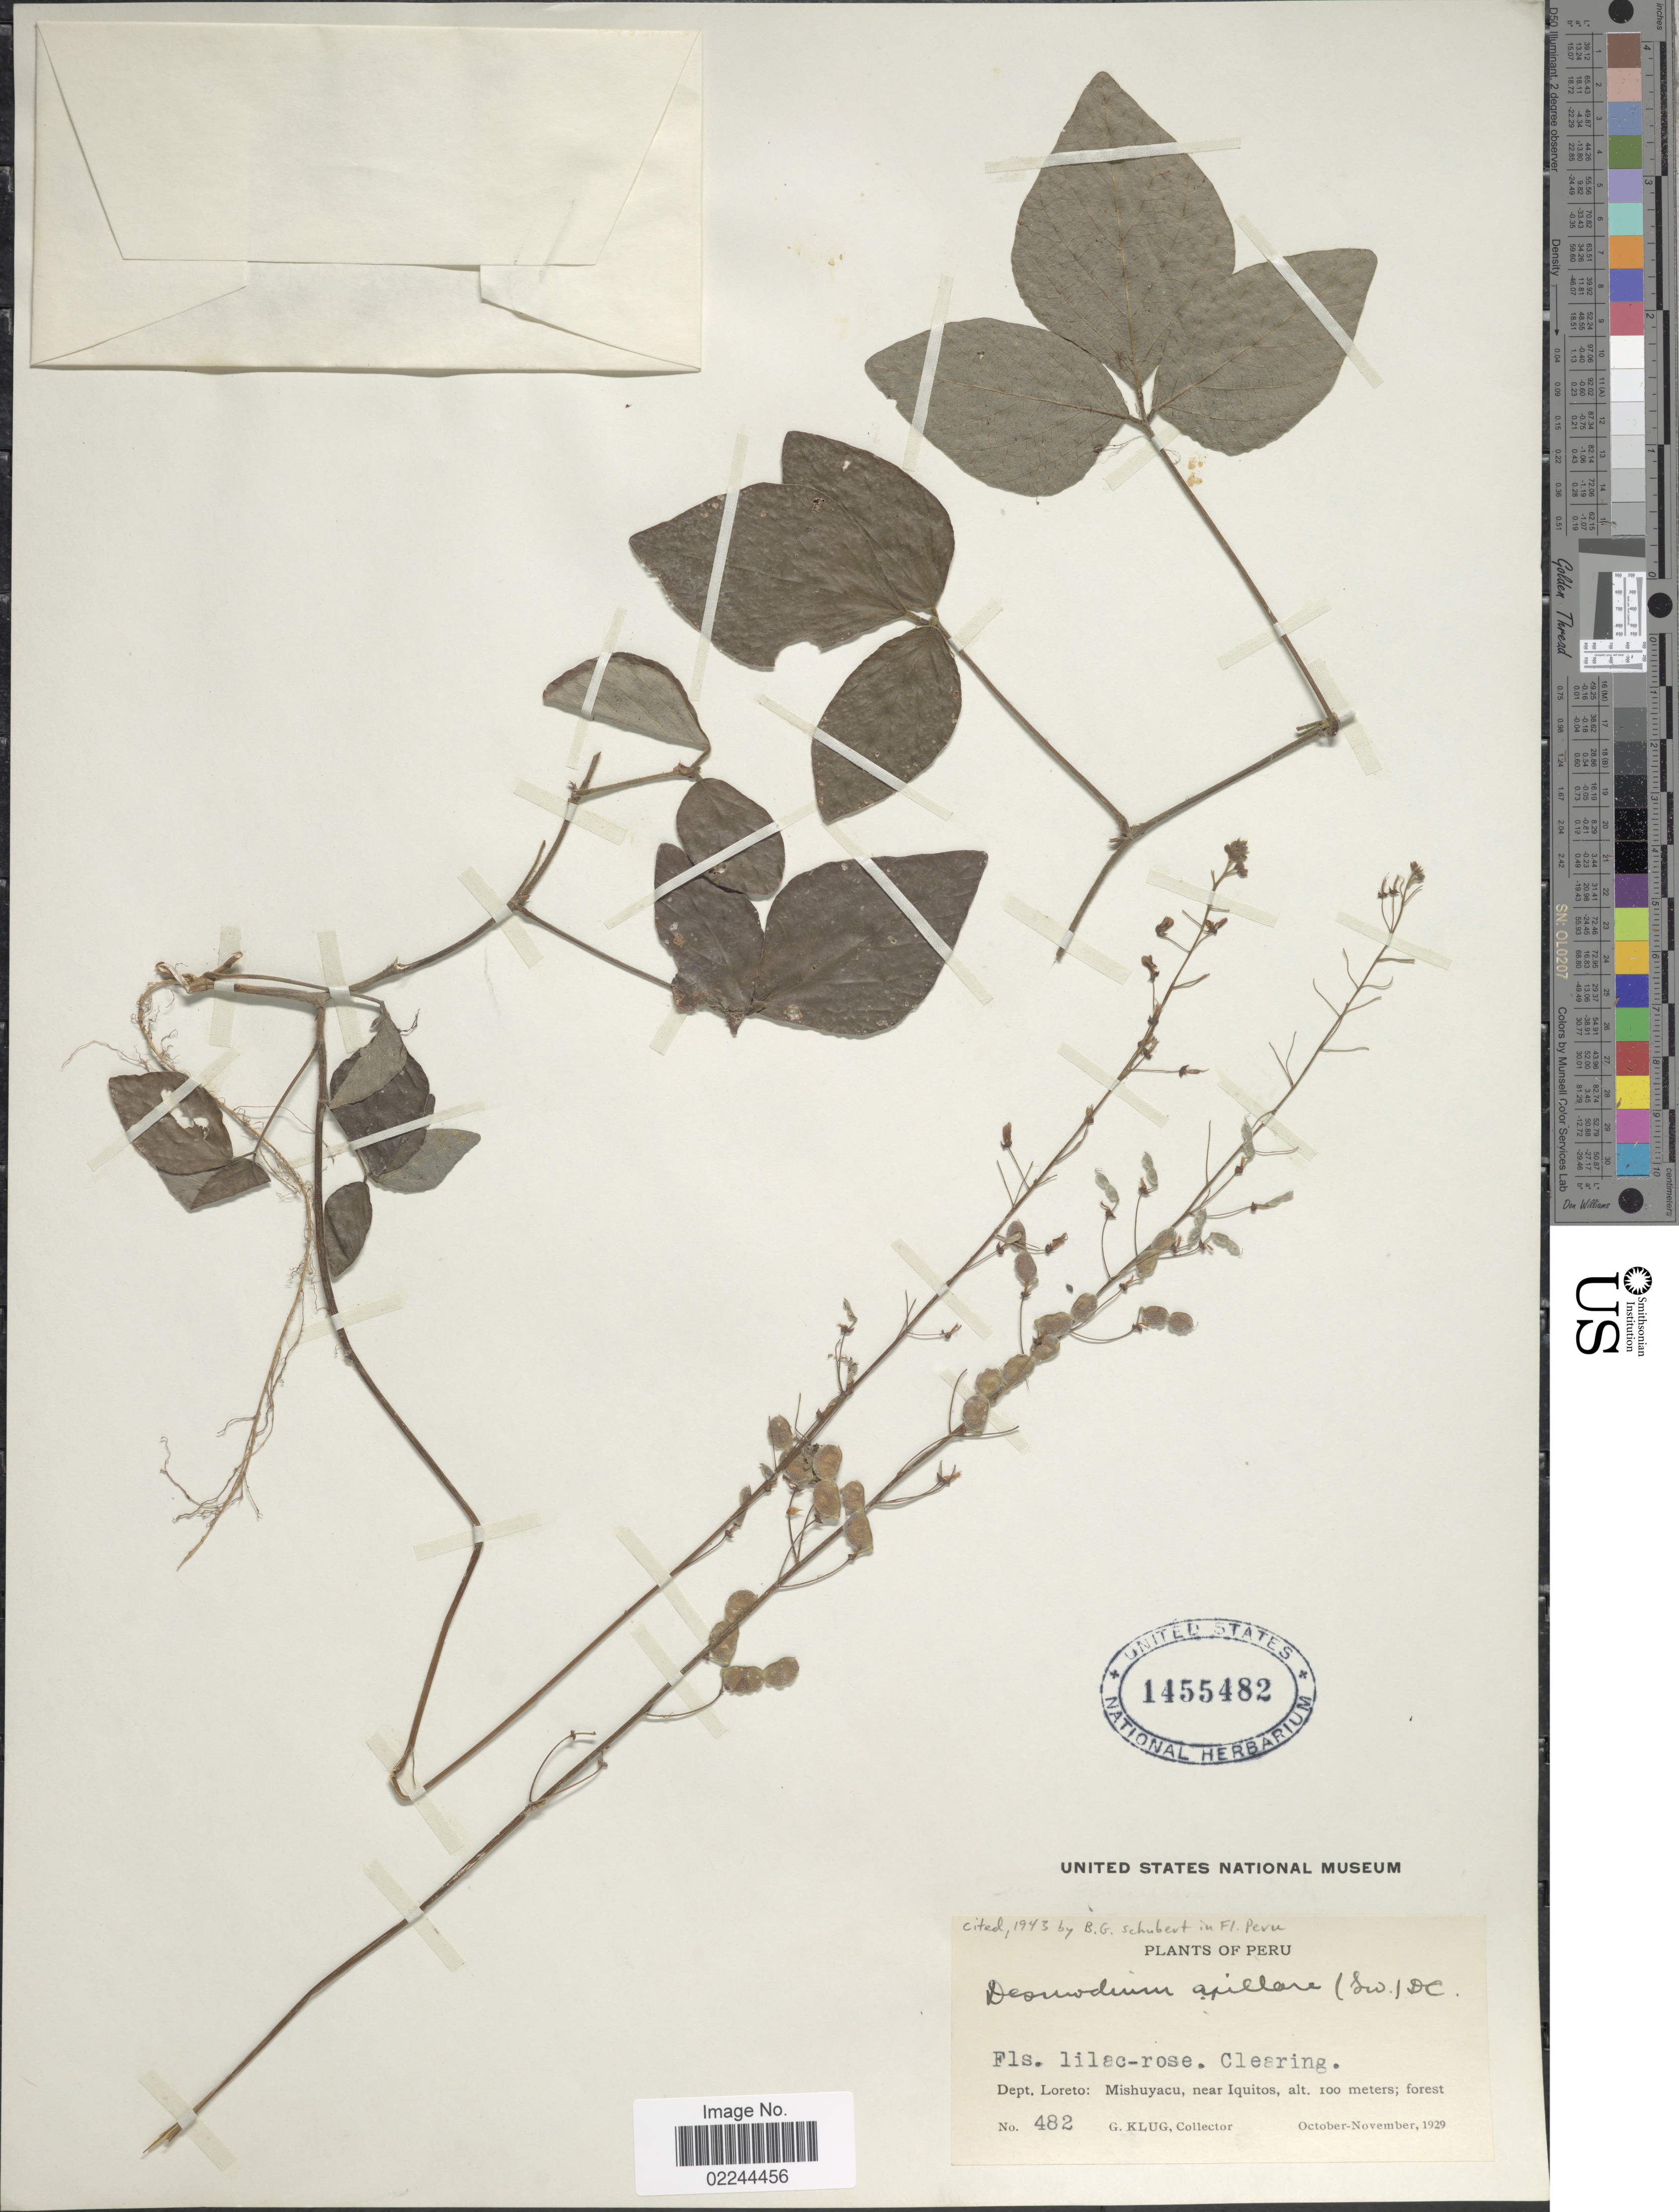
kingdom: Plantae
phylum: Tracheophyta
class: Magnoliopsida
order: Fabales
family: Fabaceae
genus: Desmodium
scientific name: Desmodium axillare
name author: (Sw.) DC.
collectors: G. Klug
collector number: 482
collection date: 1929-10/1929-11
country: Peru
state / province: Loreto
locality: Dept. Loreto: Mishuyacu, near Iquitos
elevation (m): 100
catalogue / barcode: US 1455482